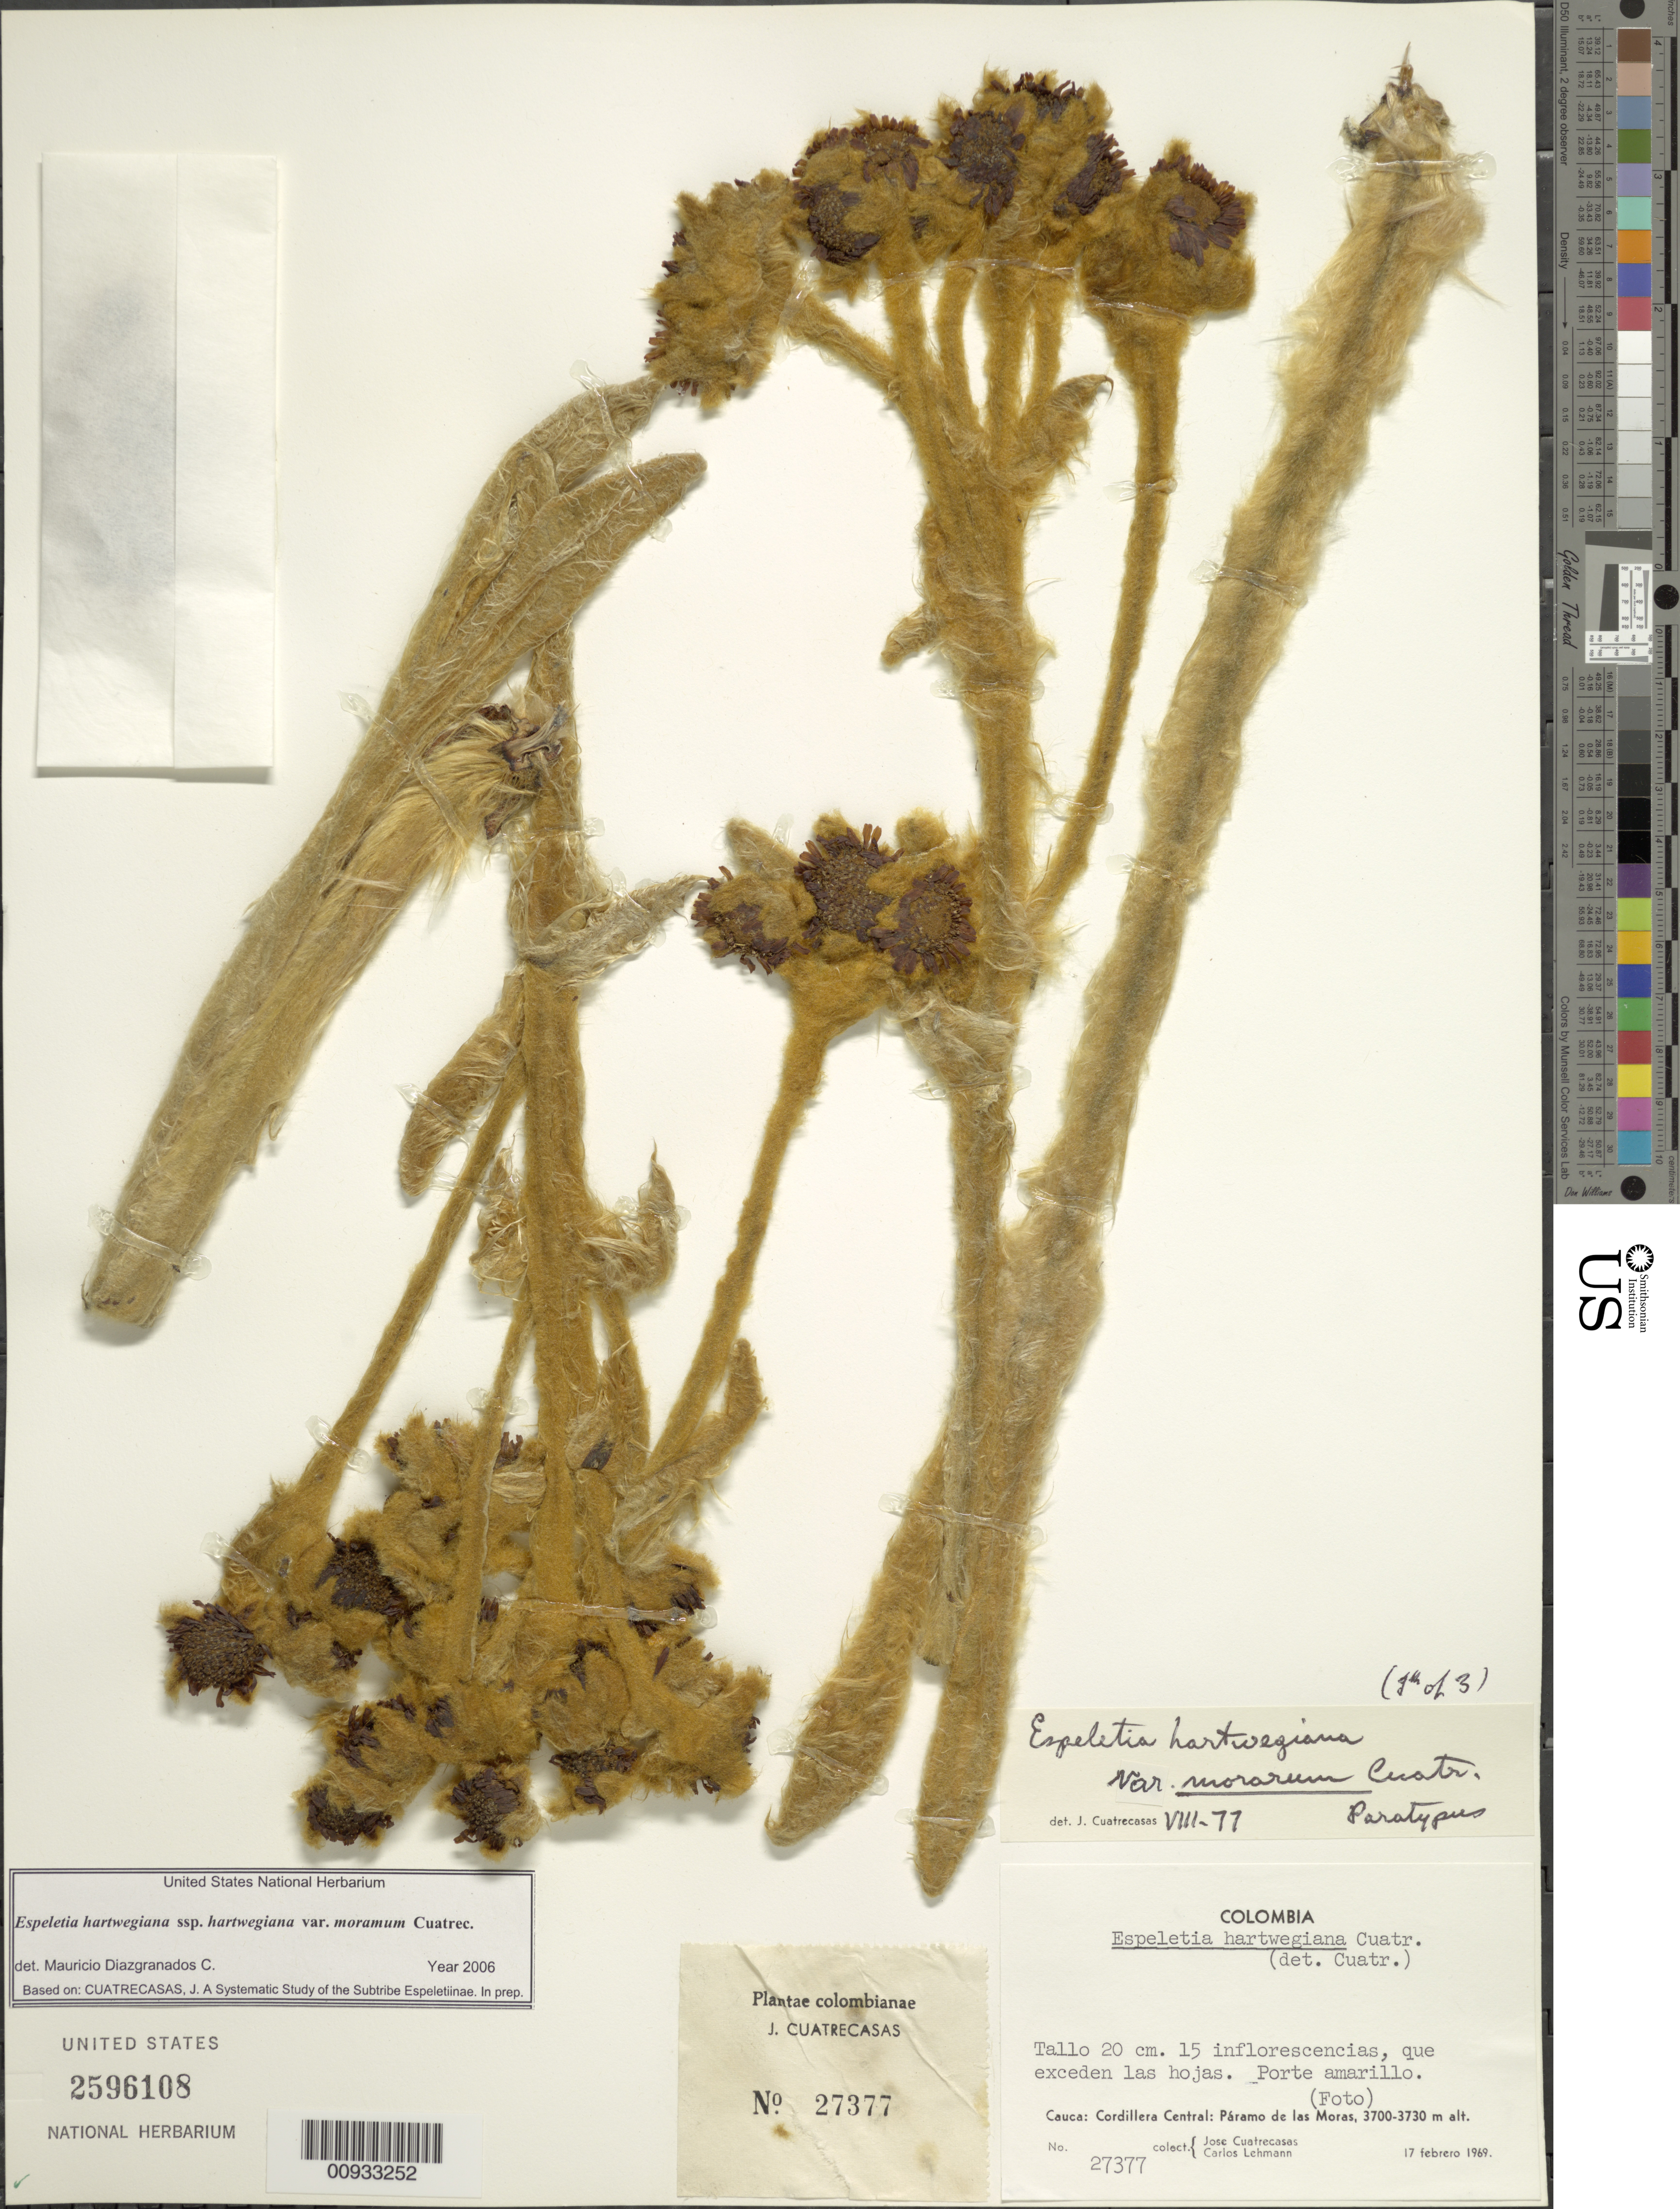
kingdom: Plantae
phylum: Tracheophyta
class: Magnoliopsida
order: Asterales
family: Asteraceae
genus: Espeletia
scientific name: Espeletia hartwegiana var. morarum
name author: Cuatrec.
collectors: J. Cuatrecasas & F. C. Lehmann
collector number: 27377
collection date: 1969-02-17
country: Colombia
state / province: Cauca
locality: Páramo de Moras. Cordillera Central.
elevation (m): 3700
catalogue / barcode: US 2596108